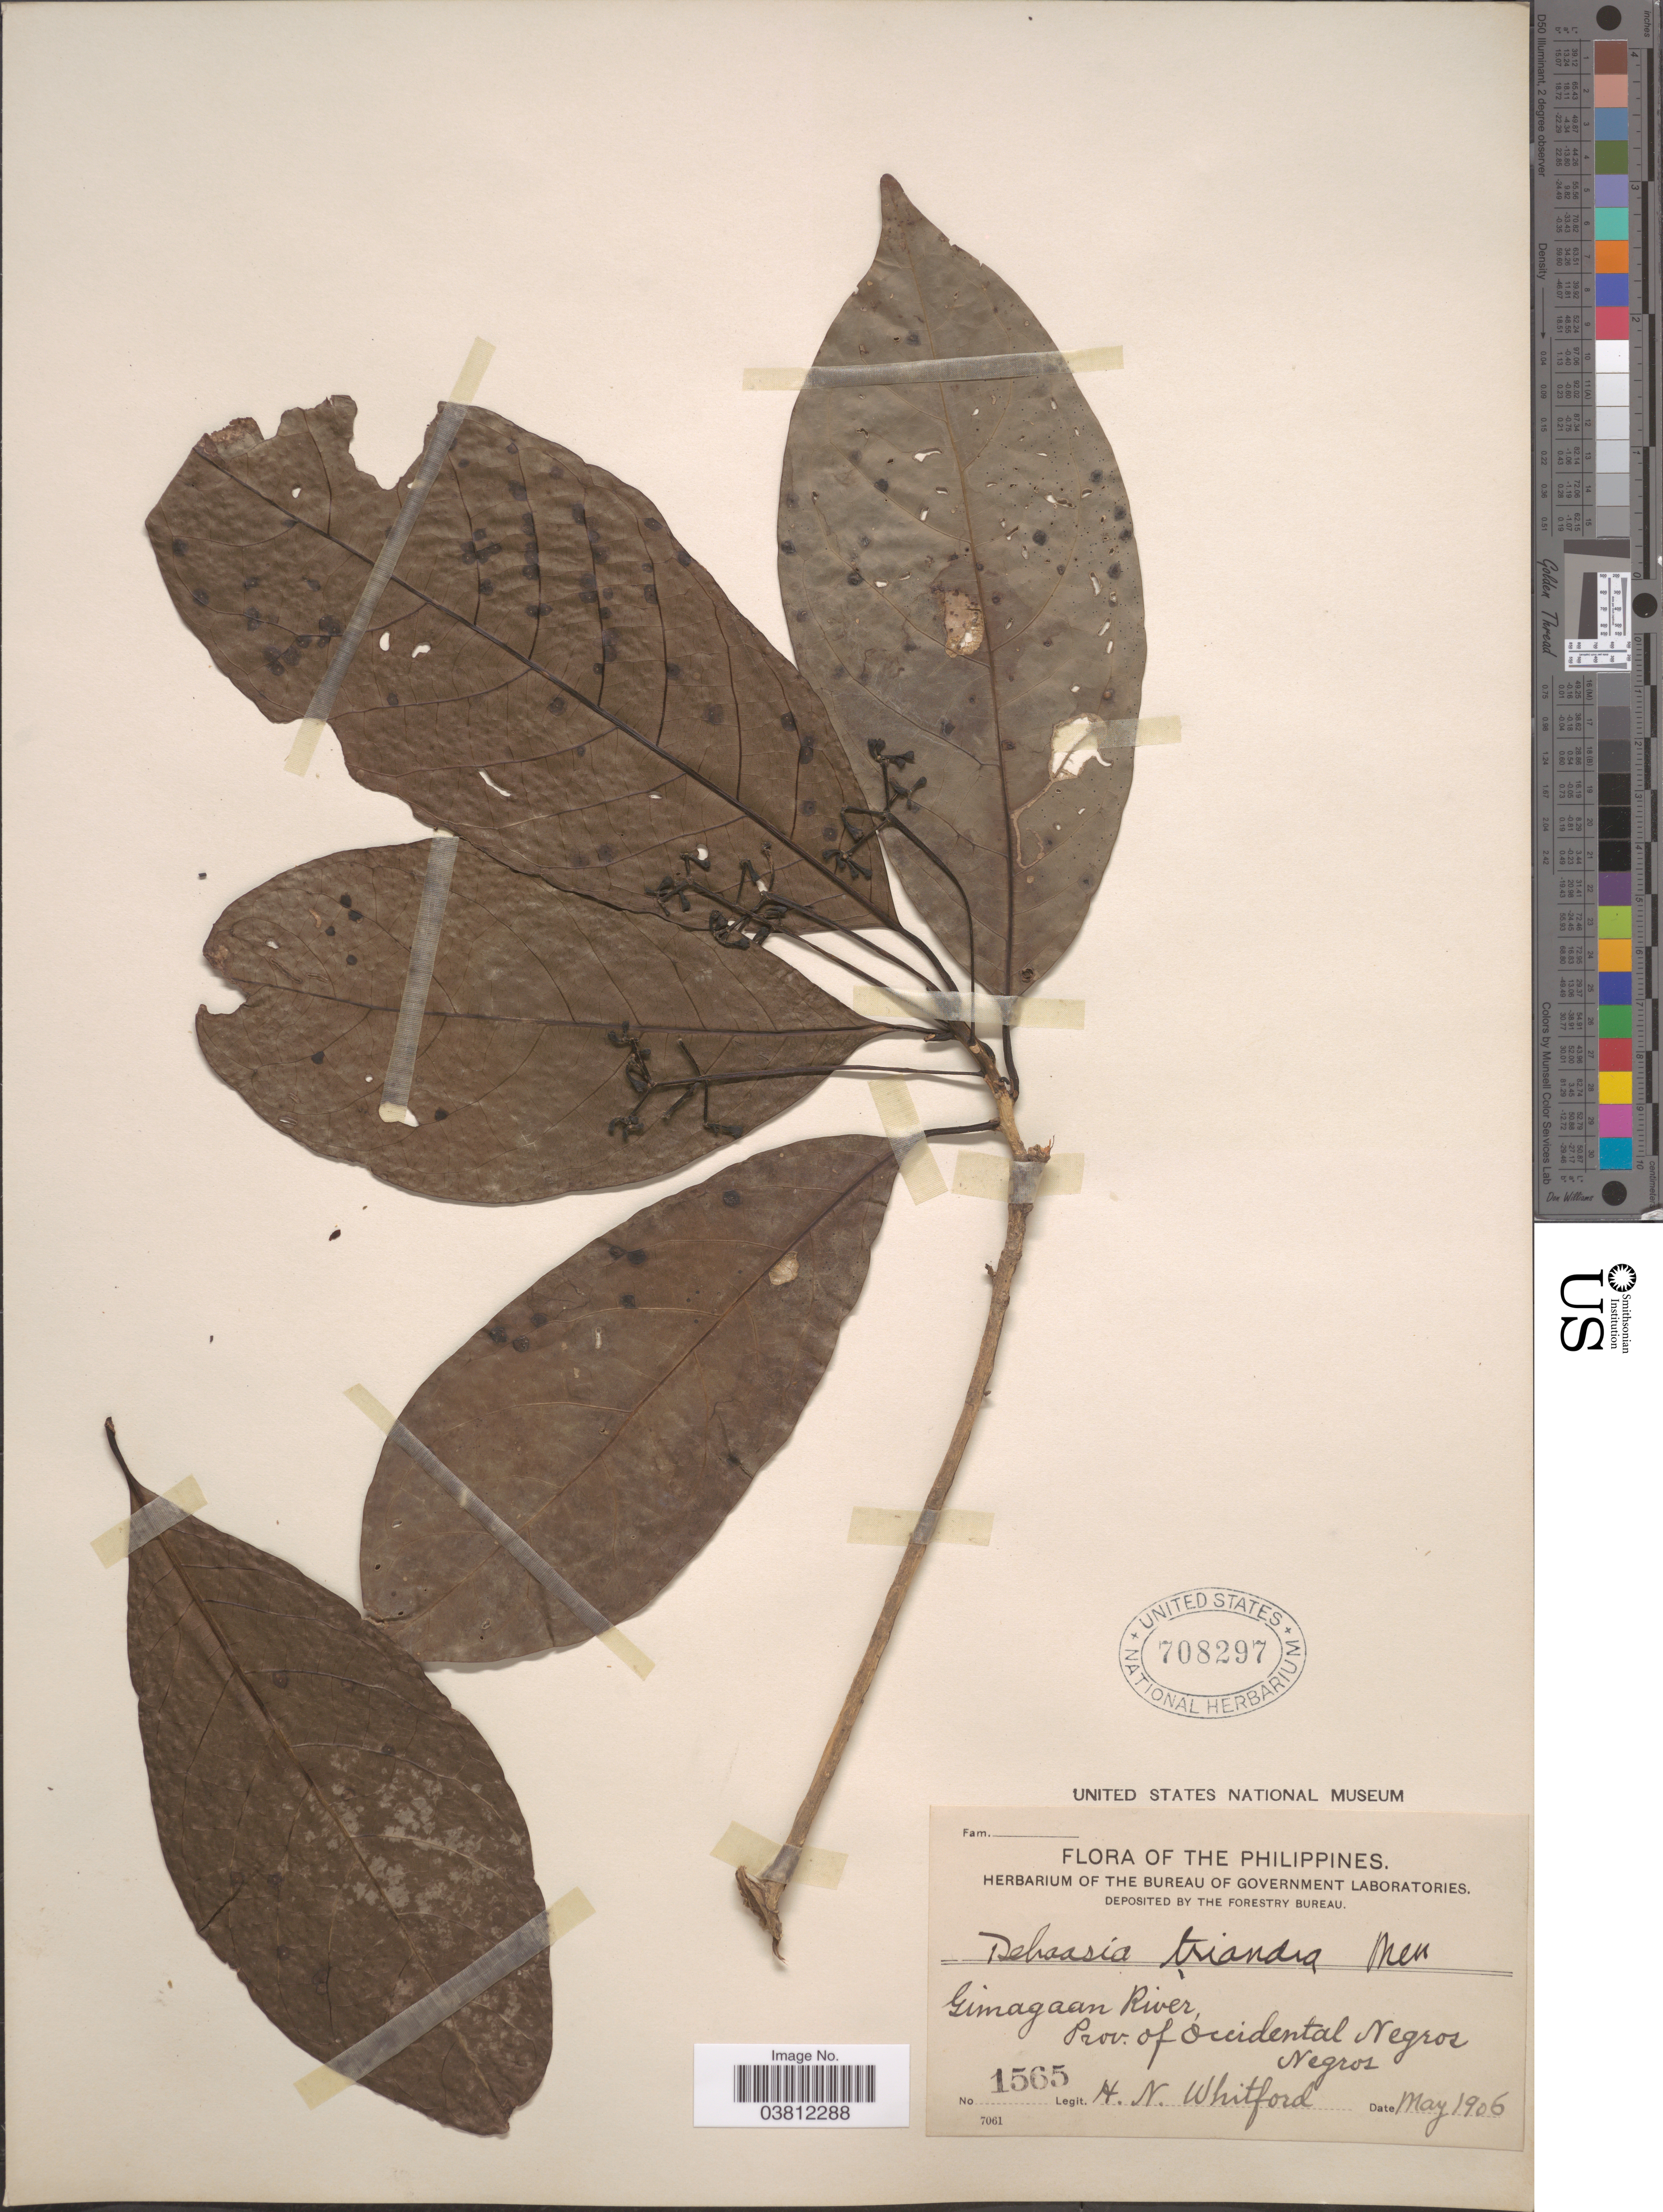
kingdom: Plantae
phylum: Tracheophyta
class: Magnoliopsida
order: Laurales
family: Lauraceae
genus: Dehaasia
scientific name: Dehaasia triandra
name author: Merr.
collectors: H. N. Whitford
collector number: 1565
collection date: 1906-05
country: Philippines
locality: Gimagaan River, Prov. of Occidental Negros. Negros.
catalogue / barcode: US 708297